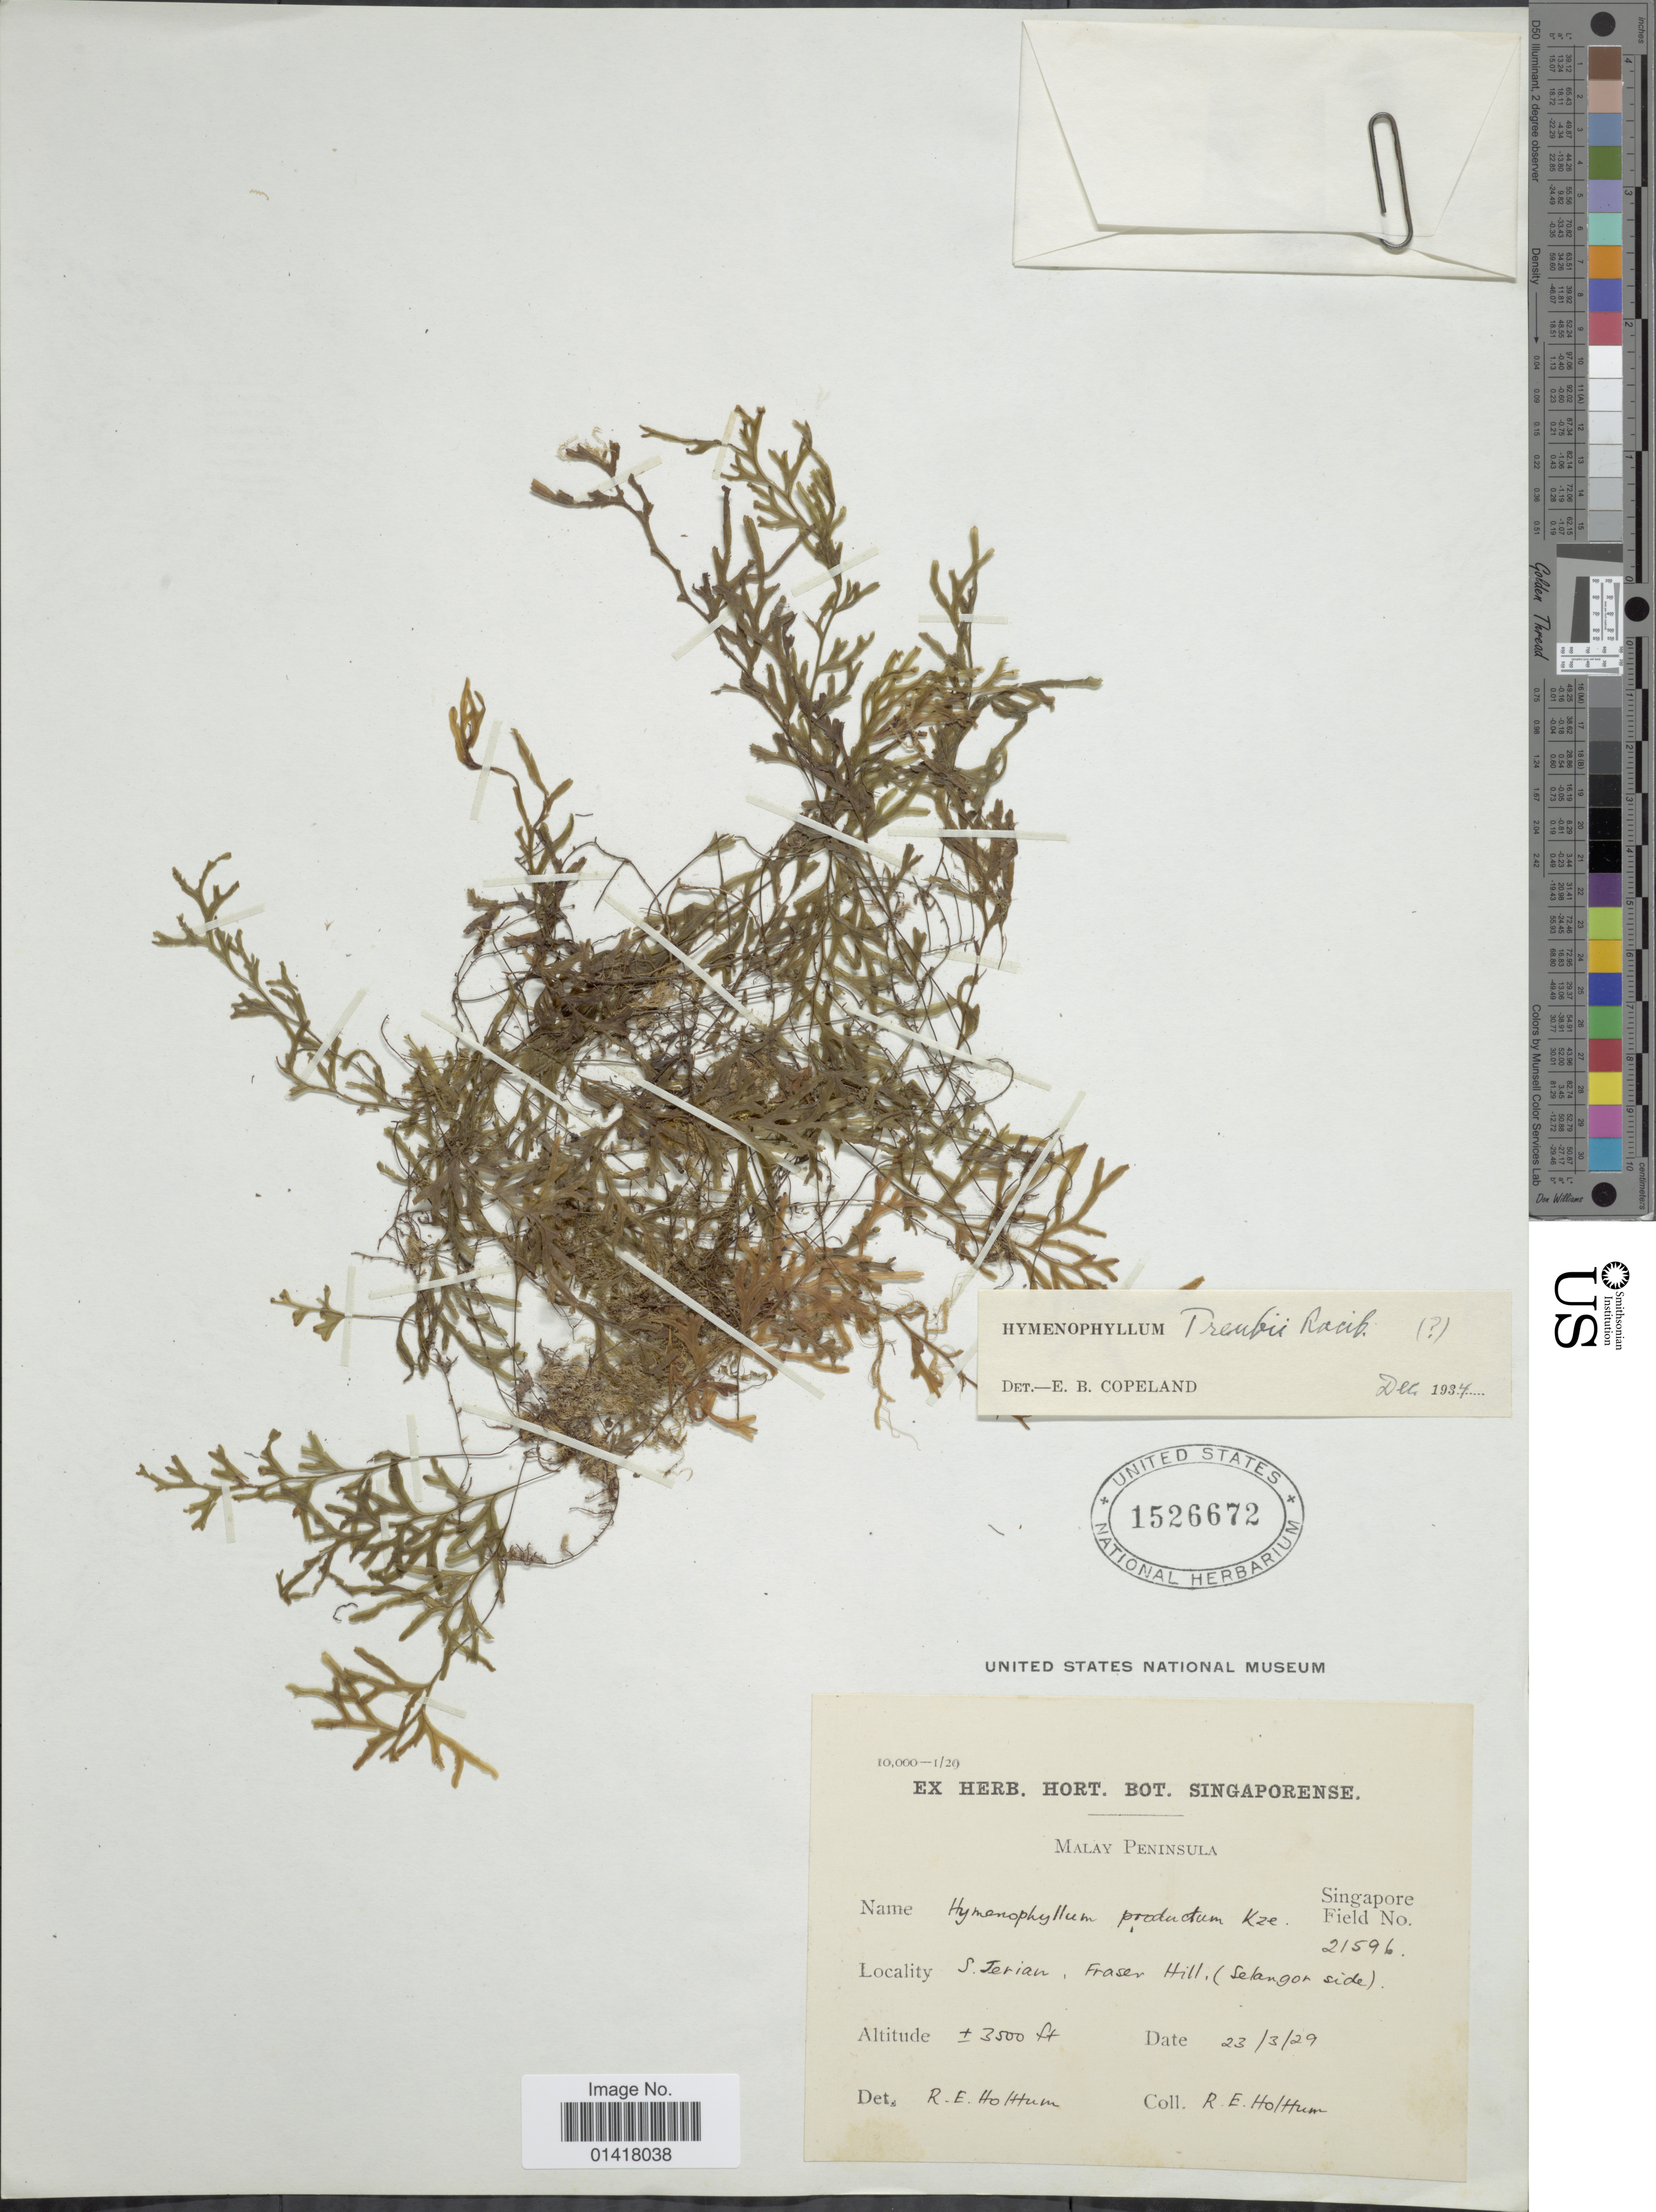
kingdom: Plantae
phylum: Tracheophyta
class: Polypodiopsida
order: Hymenophyllales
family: Hymenophyllaceae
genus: Hymenophyllum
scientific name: Hymenophyllum treubii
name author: Racib.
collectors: R. E. Holttum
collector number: Singapore Field 21596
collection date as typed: Transcribed d/m/y: 23/3/29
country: Malaysia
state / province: Selangor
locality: S. Terian, Fraser Hill (Selangor side)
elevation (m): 1067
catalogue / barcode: US 1526672